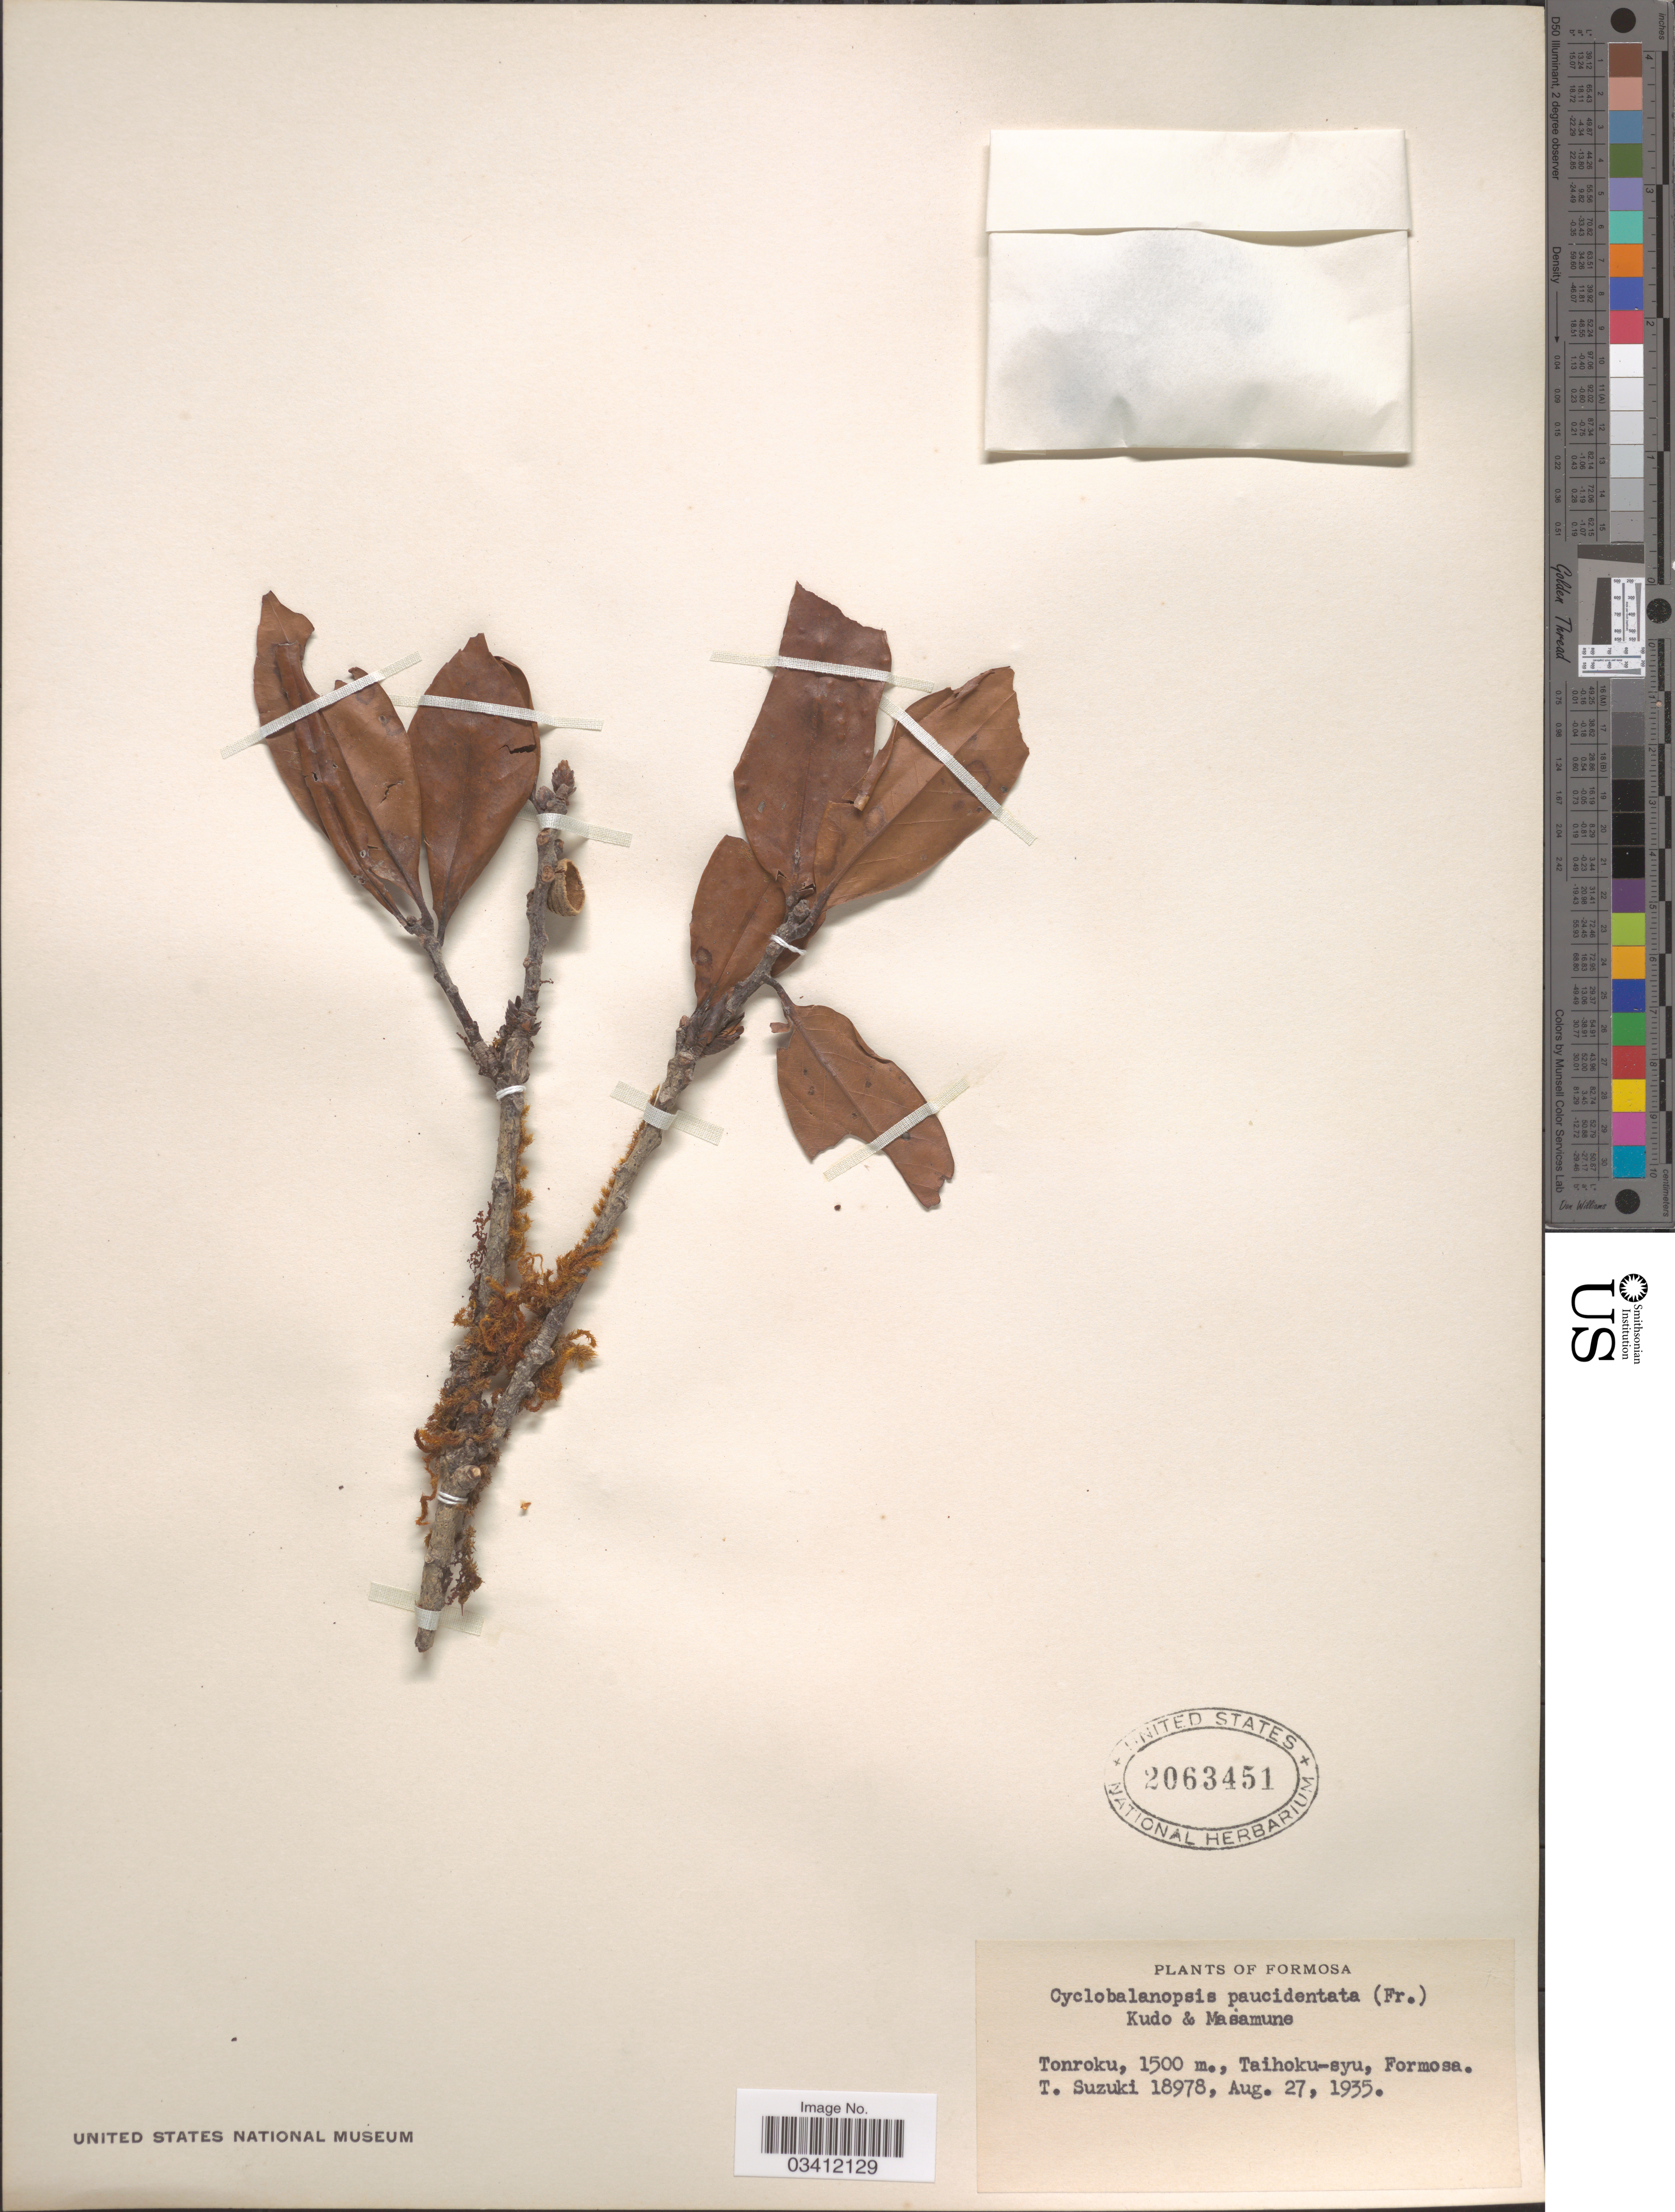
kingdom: Plantae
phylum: Tracheophyta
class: Magnoliopsida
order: Fagales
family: Fagaceae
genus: Quercus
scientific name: Quercus paucidentata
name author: Franch. ex Nakai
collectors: T. Suzuki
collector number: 18978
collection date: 1935-08-27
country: Taiwan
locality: Tonroku, Taihoku-syu, Formosa.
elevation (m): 1500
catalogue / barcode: US 2063451